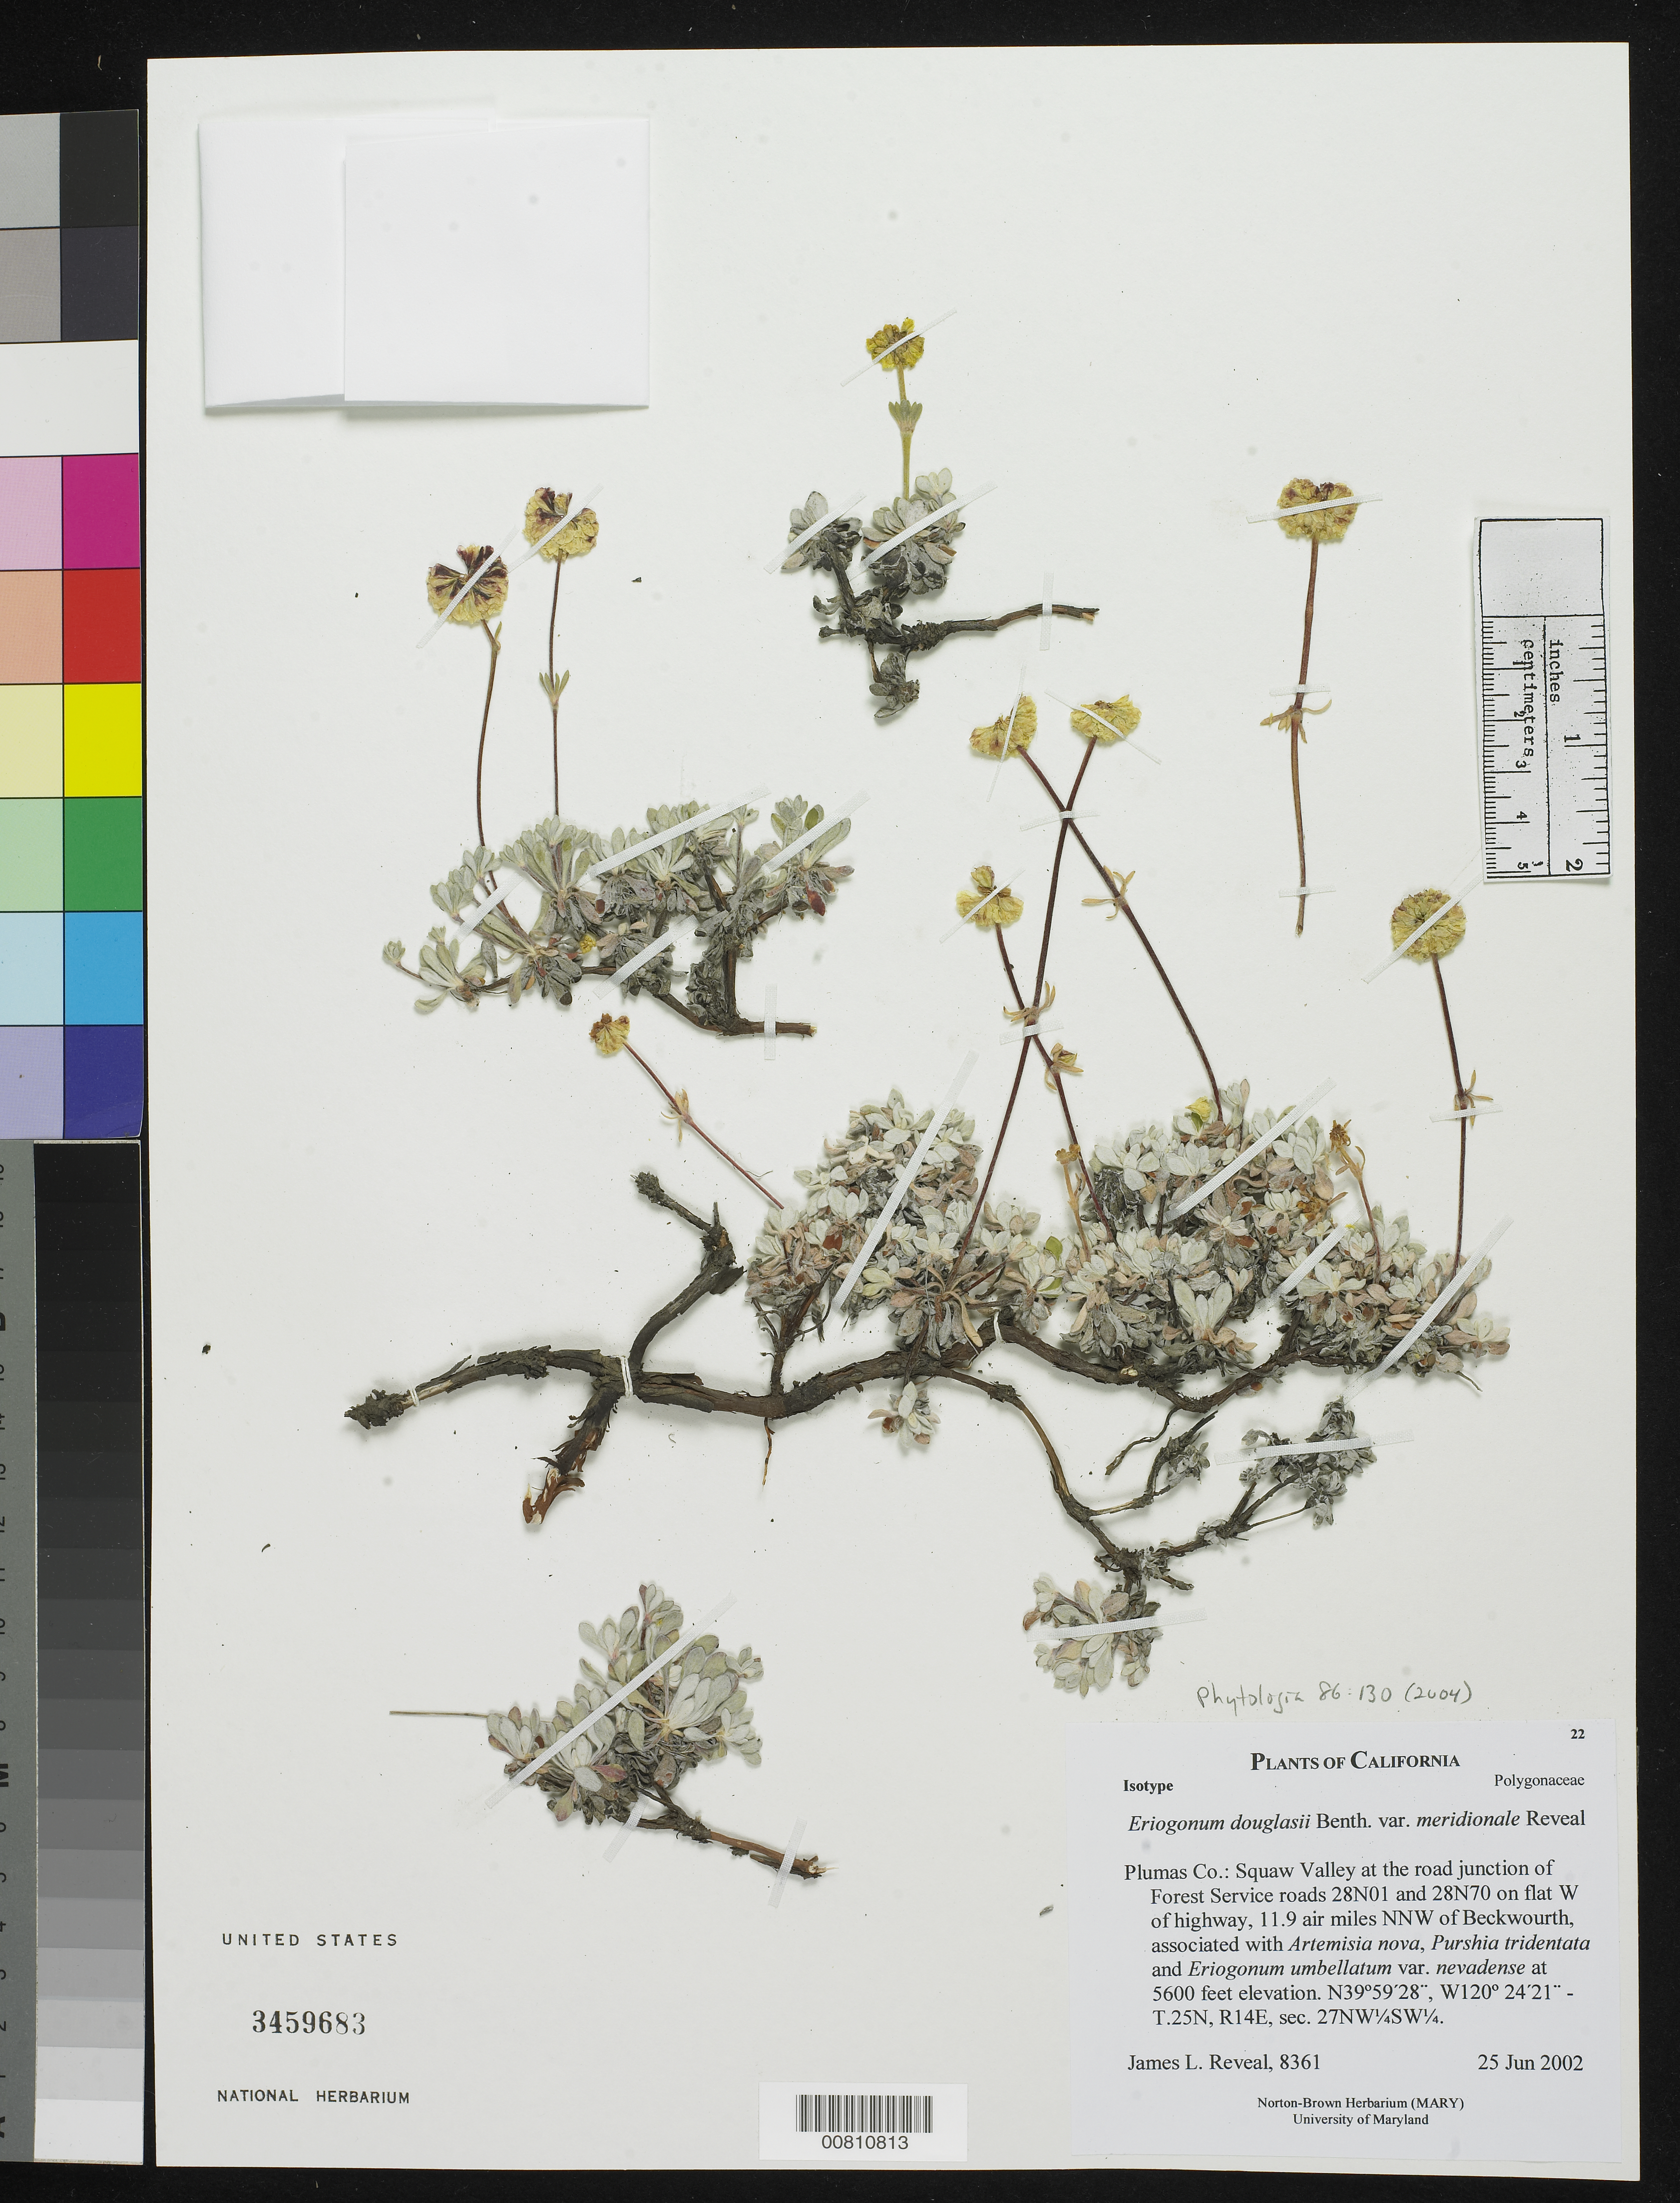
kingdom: Plantae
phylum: Tracheophyta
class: Magnoliopsida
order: Caryophyllales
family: Polygonaceae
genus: Eriogonum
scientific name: Eriogonum douglasii var. meridionale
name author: Reveal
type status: Isotype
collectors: J. L. Reveal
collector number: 8361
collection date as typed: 25 Jun 2002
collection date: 2002-06-25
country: United States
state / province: California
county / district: Plumas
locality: Plumas Co.: Squaw Valley at the road junction of Forest Service roads 28N01 and 28N70 on flat W of highway, 11.9 air miles NNW of Beckwourth.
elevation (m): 1707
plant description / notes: Holotype at NY.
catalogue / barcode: US 3459683